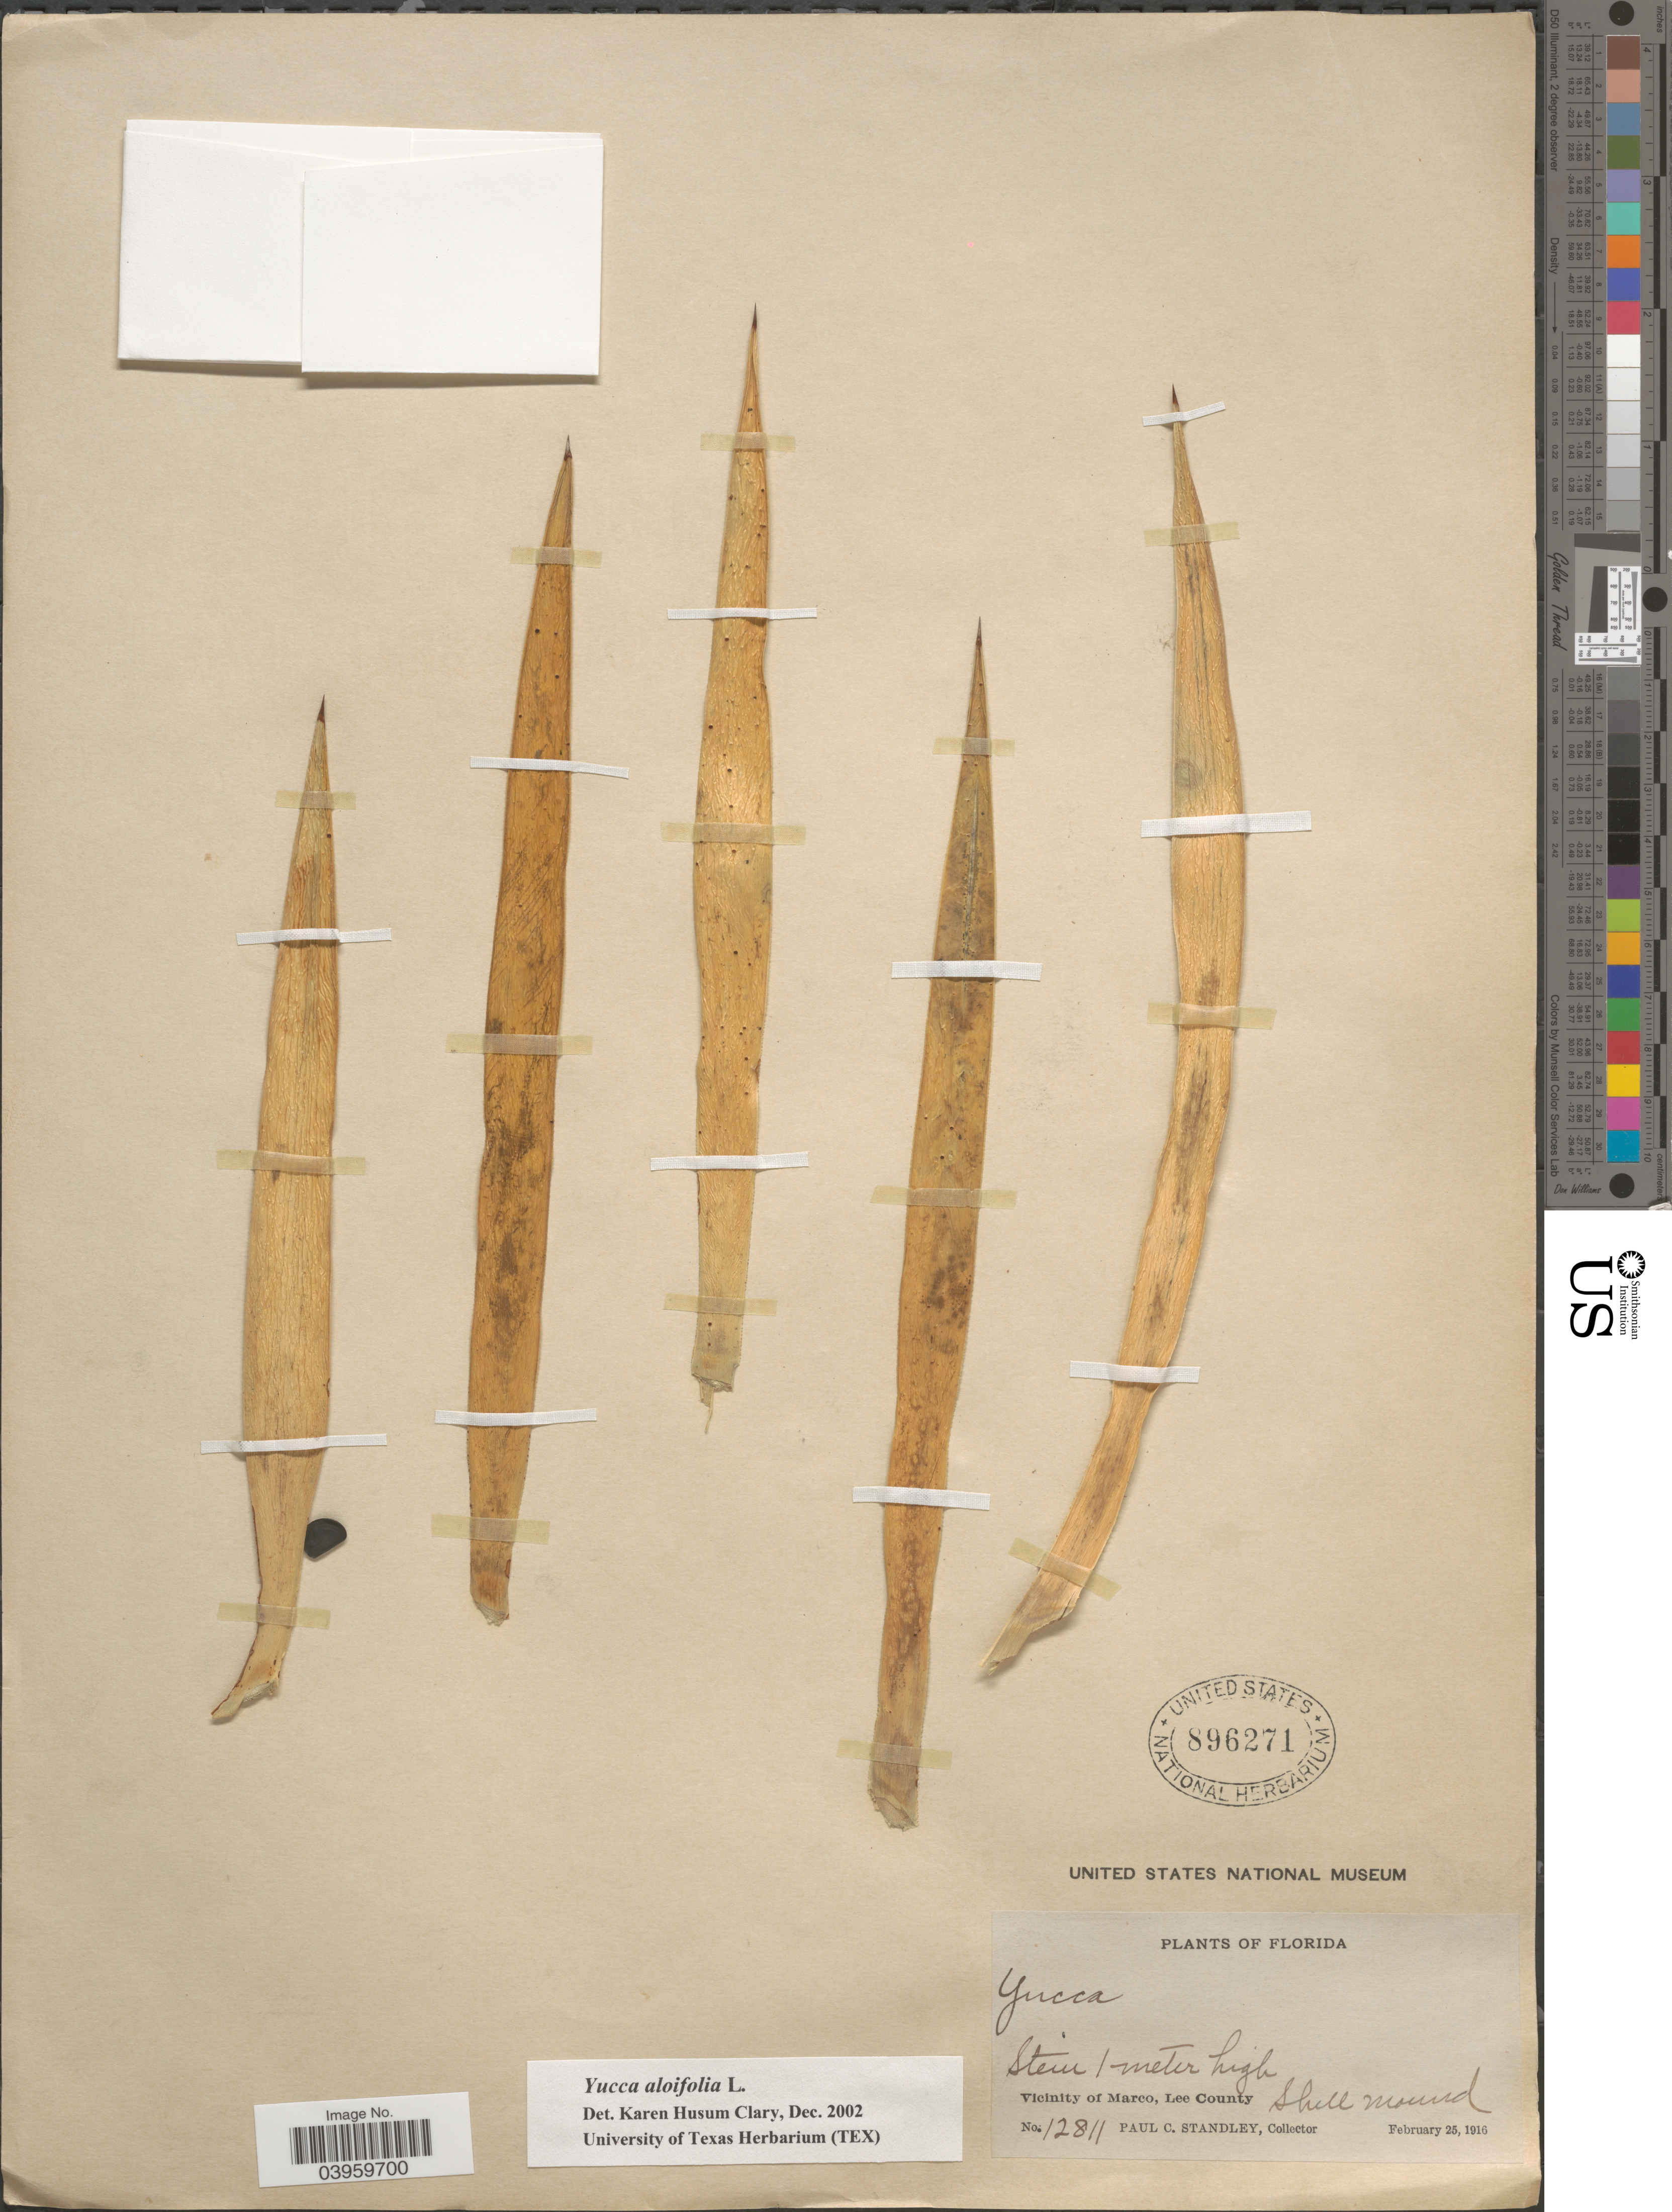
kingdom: Plantae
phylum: Tracheophyta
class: Liliopsida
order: Asparagales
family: Asparagaceae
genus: Yucca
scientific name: Yucca aloifolia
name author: L.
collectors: P. C. Standley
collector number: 12811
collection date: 1916-02-25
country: United States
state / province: Florida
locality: Vicinity of Marco, Lee County.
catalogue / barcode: US 896271